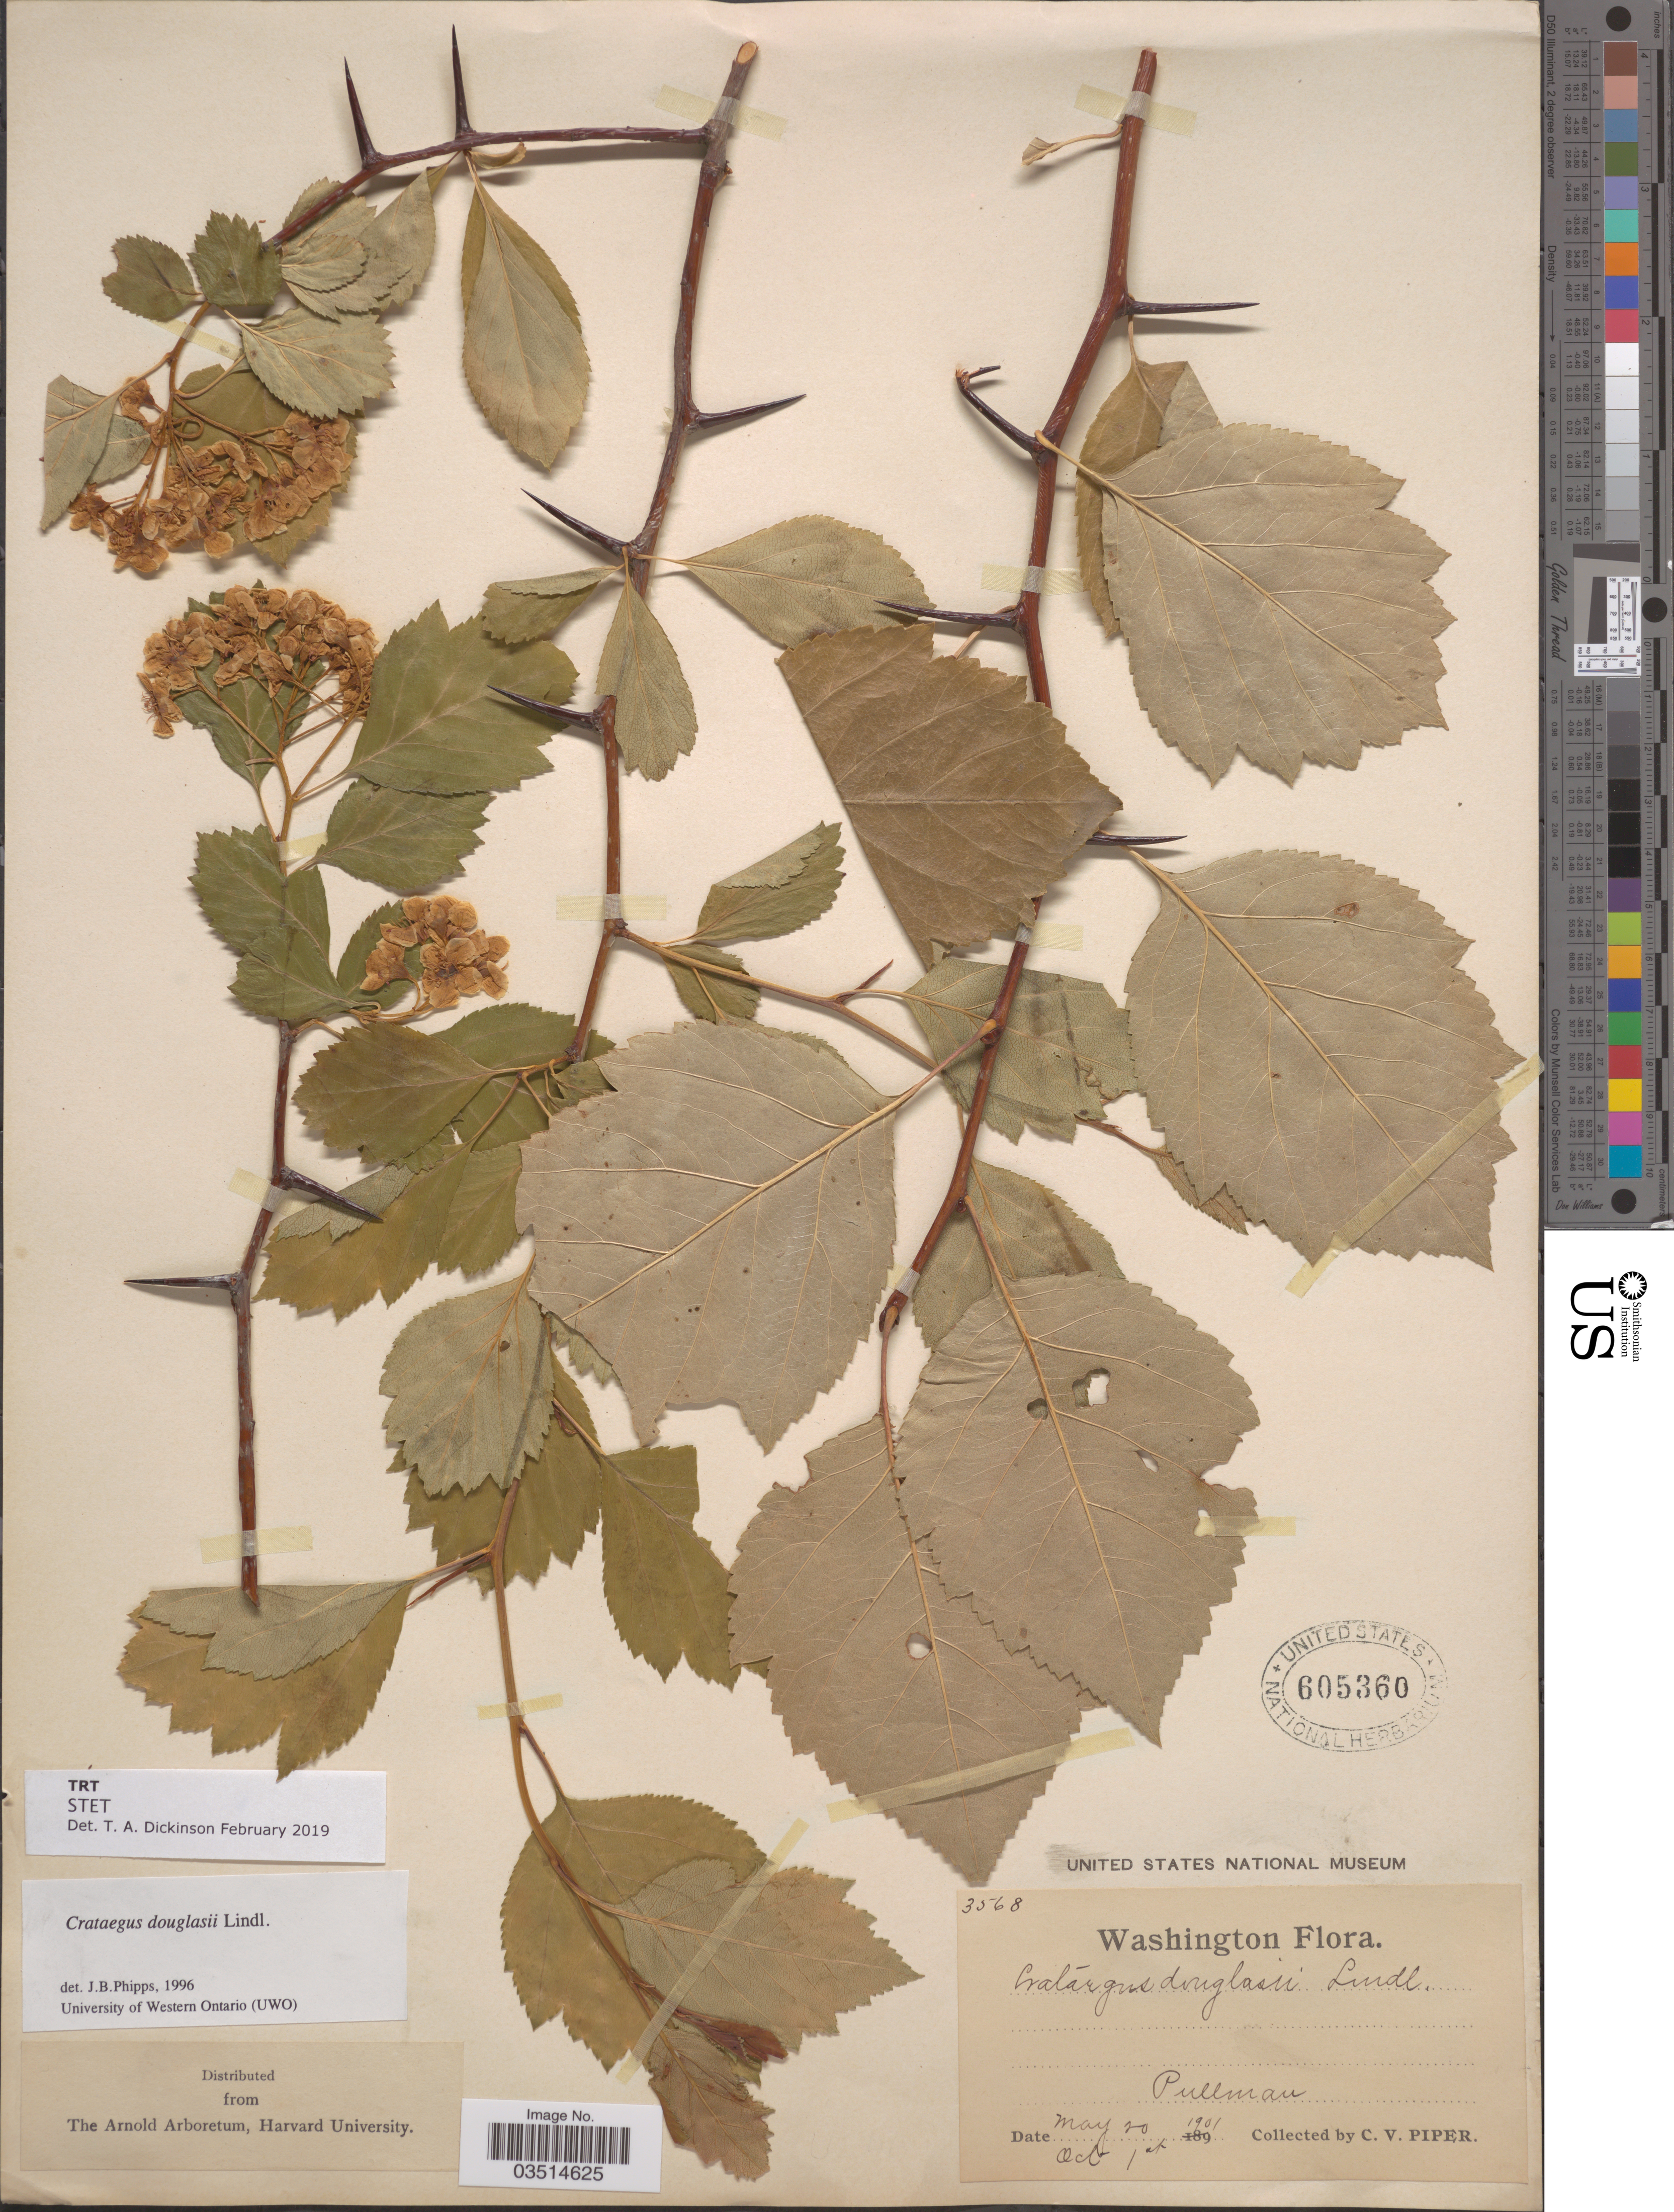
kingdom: Plantae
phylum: Tracheophyta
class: Magnoliopsida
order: Rosales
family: Rosaceae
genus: Crataegus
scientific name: Crataegus douglasii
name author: Lindl.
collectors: C. V. Piper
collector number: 3568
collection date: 1901-05-20/1901-10-01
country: United States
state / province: Washington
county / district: Whitman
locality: Pullman.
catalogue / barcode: US 605360